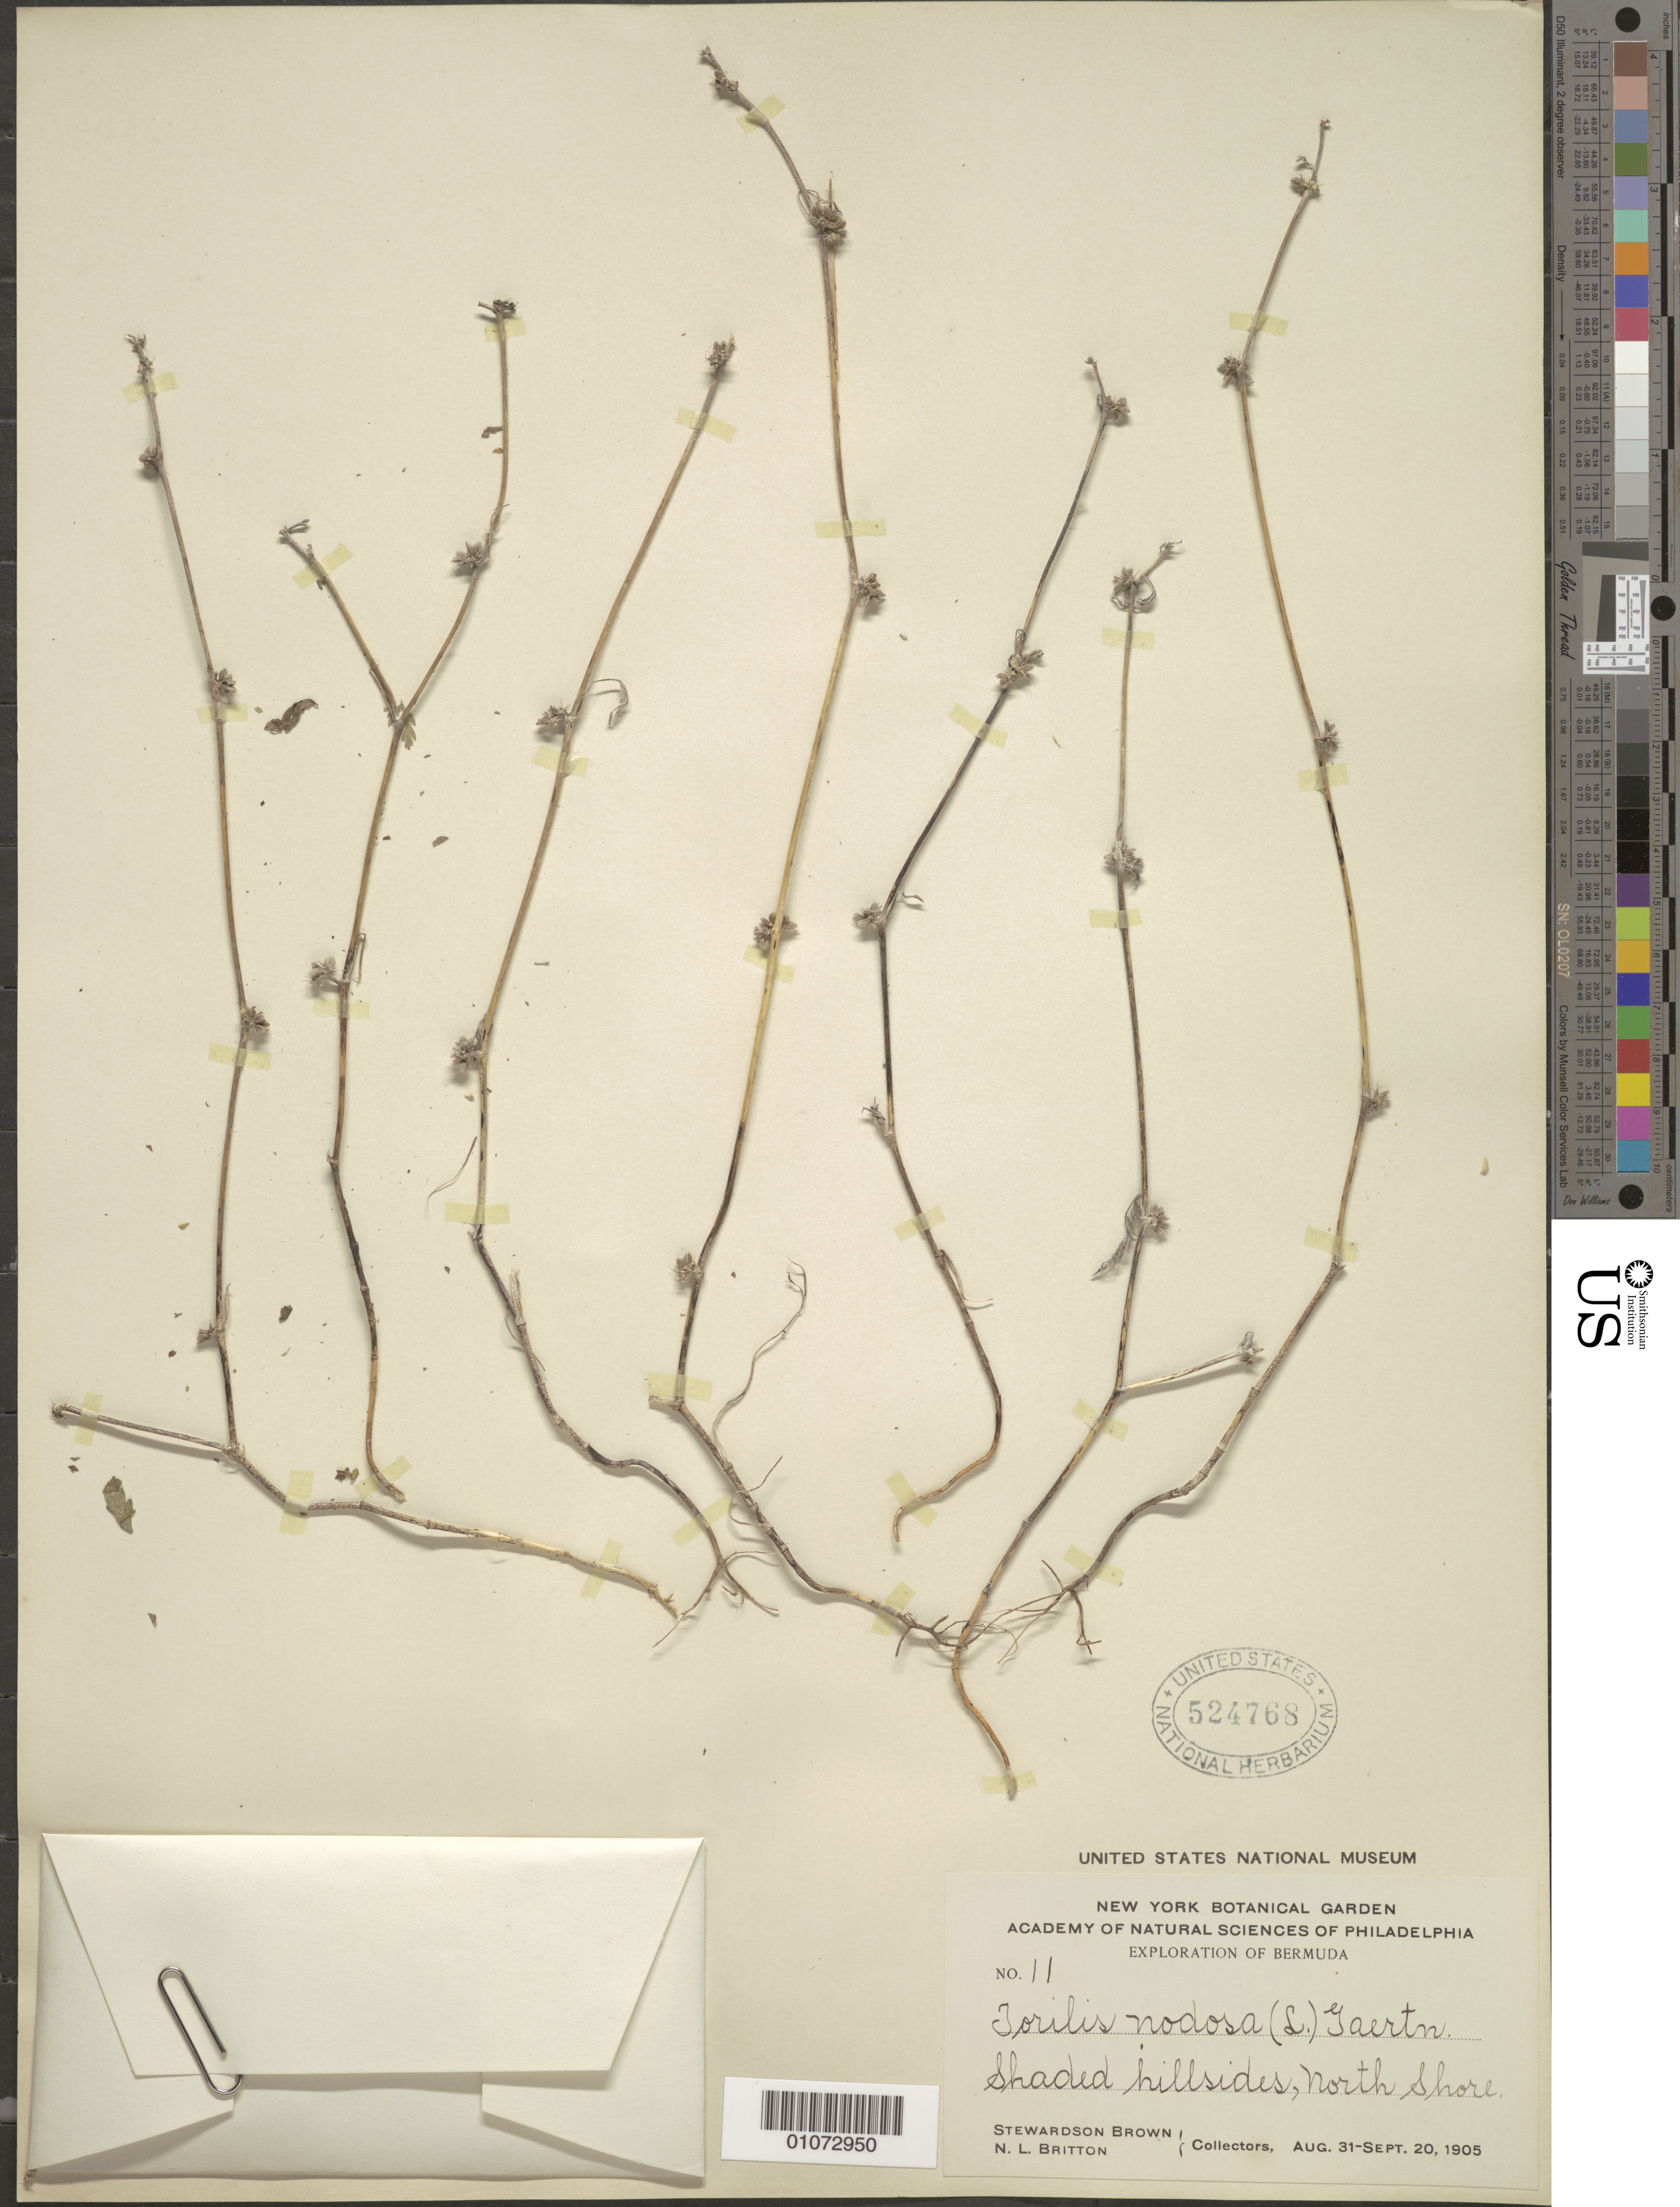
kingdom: Plantae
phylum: Tracheophyta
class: Magnoliopsida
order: Apiales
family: Apiaceae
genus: Torilis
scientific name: Torilis nodosa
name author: (L.) Gaertn.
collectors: S. Brown & N. Britton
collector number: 11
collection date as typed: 31 Aug 1905 to 20 Sep 1905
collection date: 1905-08-31/1905-09-20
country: Bermuda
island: Bermuda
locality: Shaded hillsides, north shore.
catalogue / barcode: US 524768